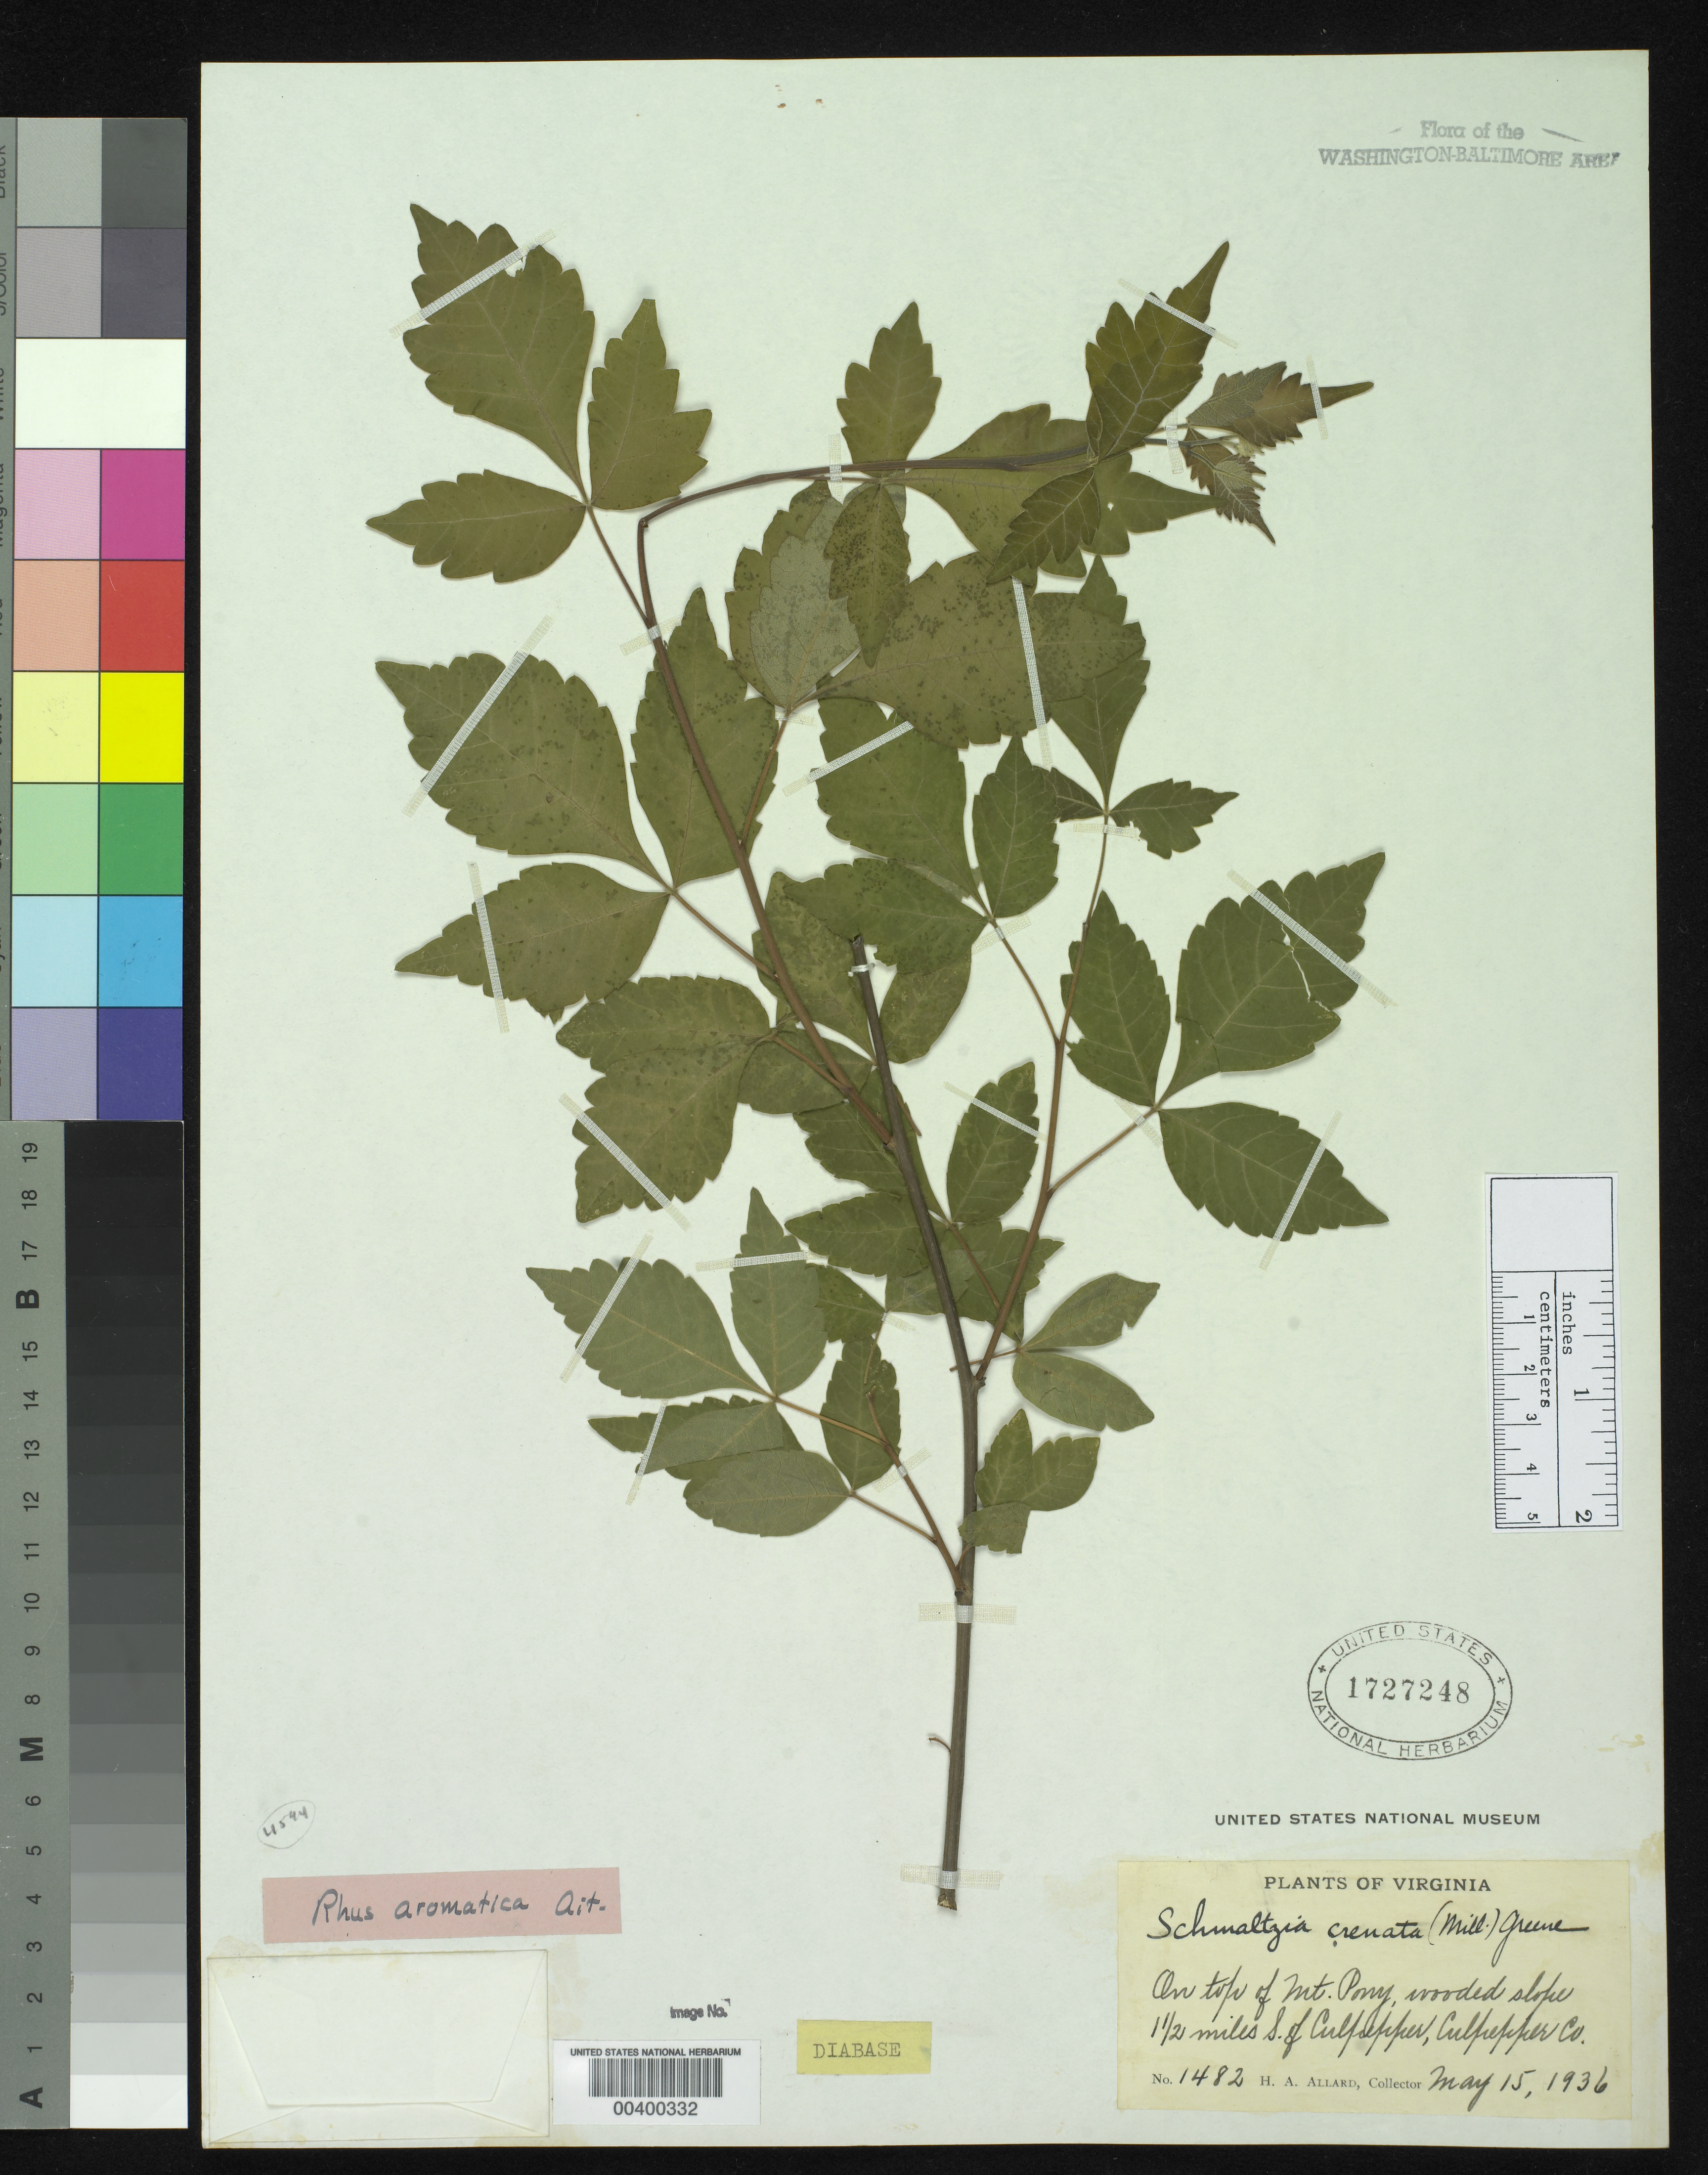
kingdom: Plantae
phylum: Tracheophyta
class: Magnoliopsida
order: Sapindales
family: Anacardiaceae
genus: Rhus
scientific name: Rhus aromatica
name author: Aiton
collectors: I. F. Tidestrom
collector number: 7605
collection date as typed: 20 Aug 1915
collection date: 1915-08-20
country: United States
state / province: Virginia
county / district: Prince William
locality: Chopawamsic Creek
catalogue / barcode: US 1736248